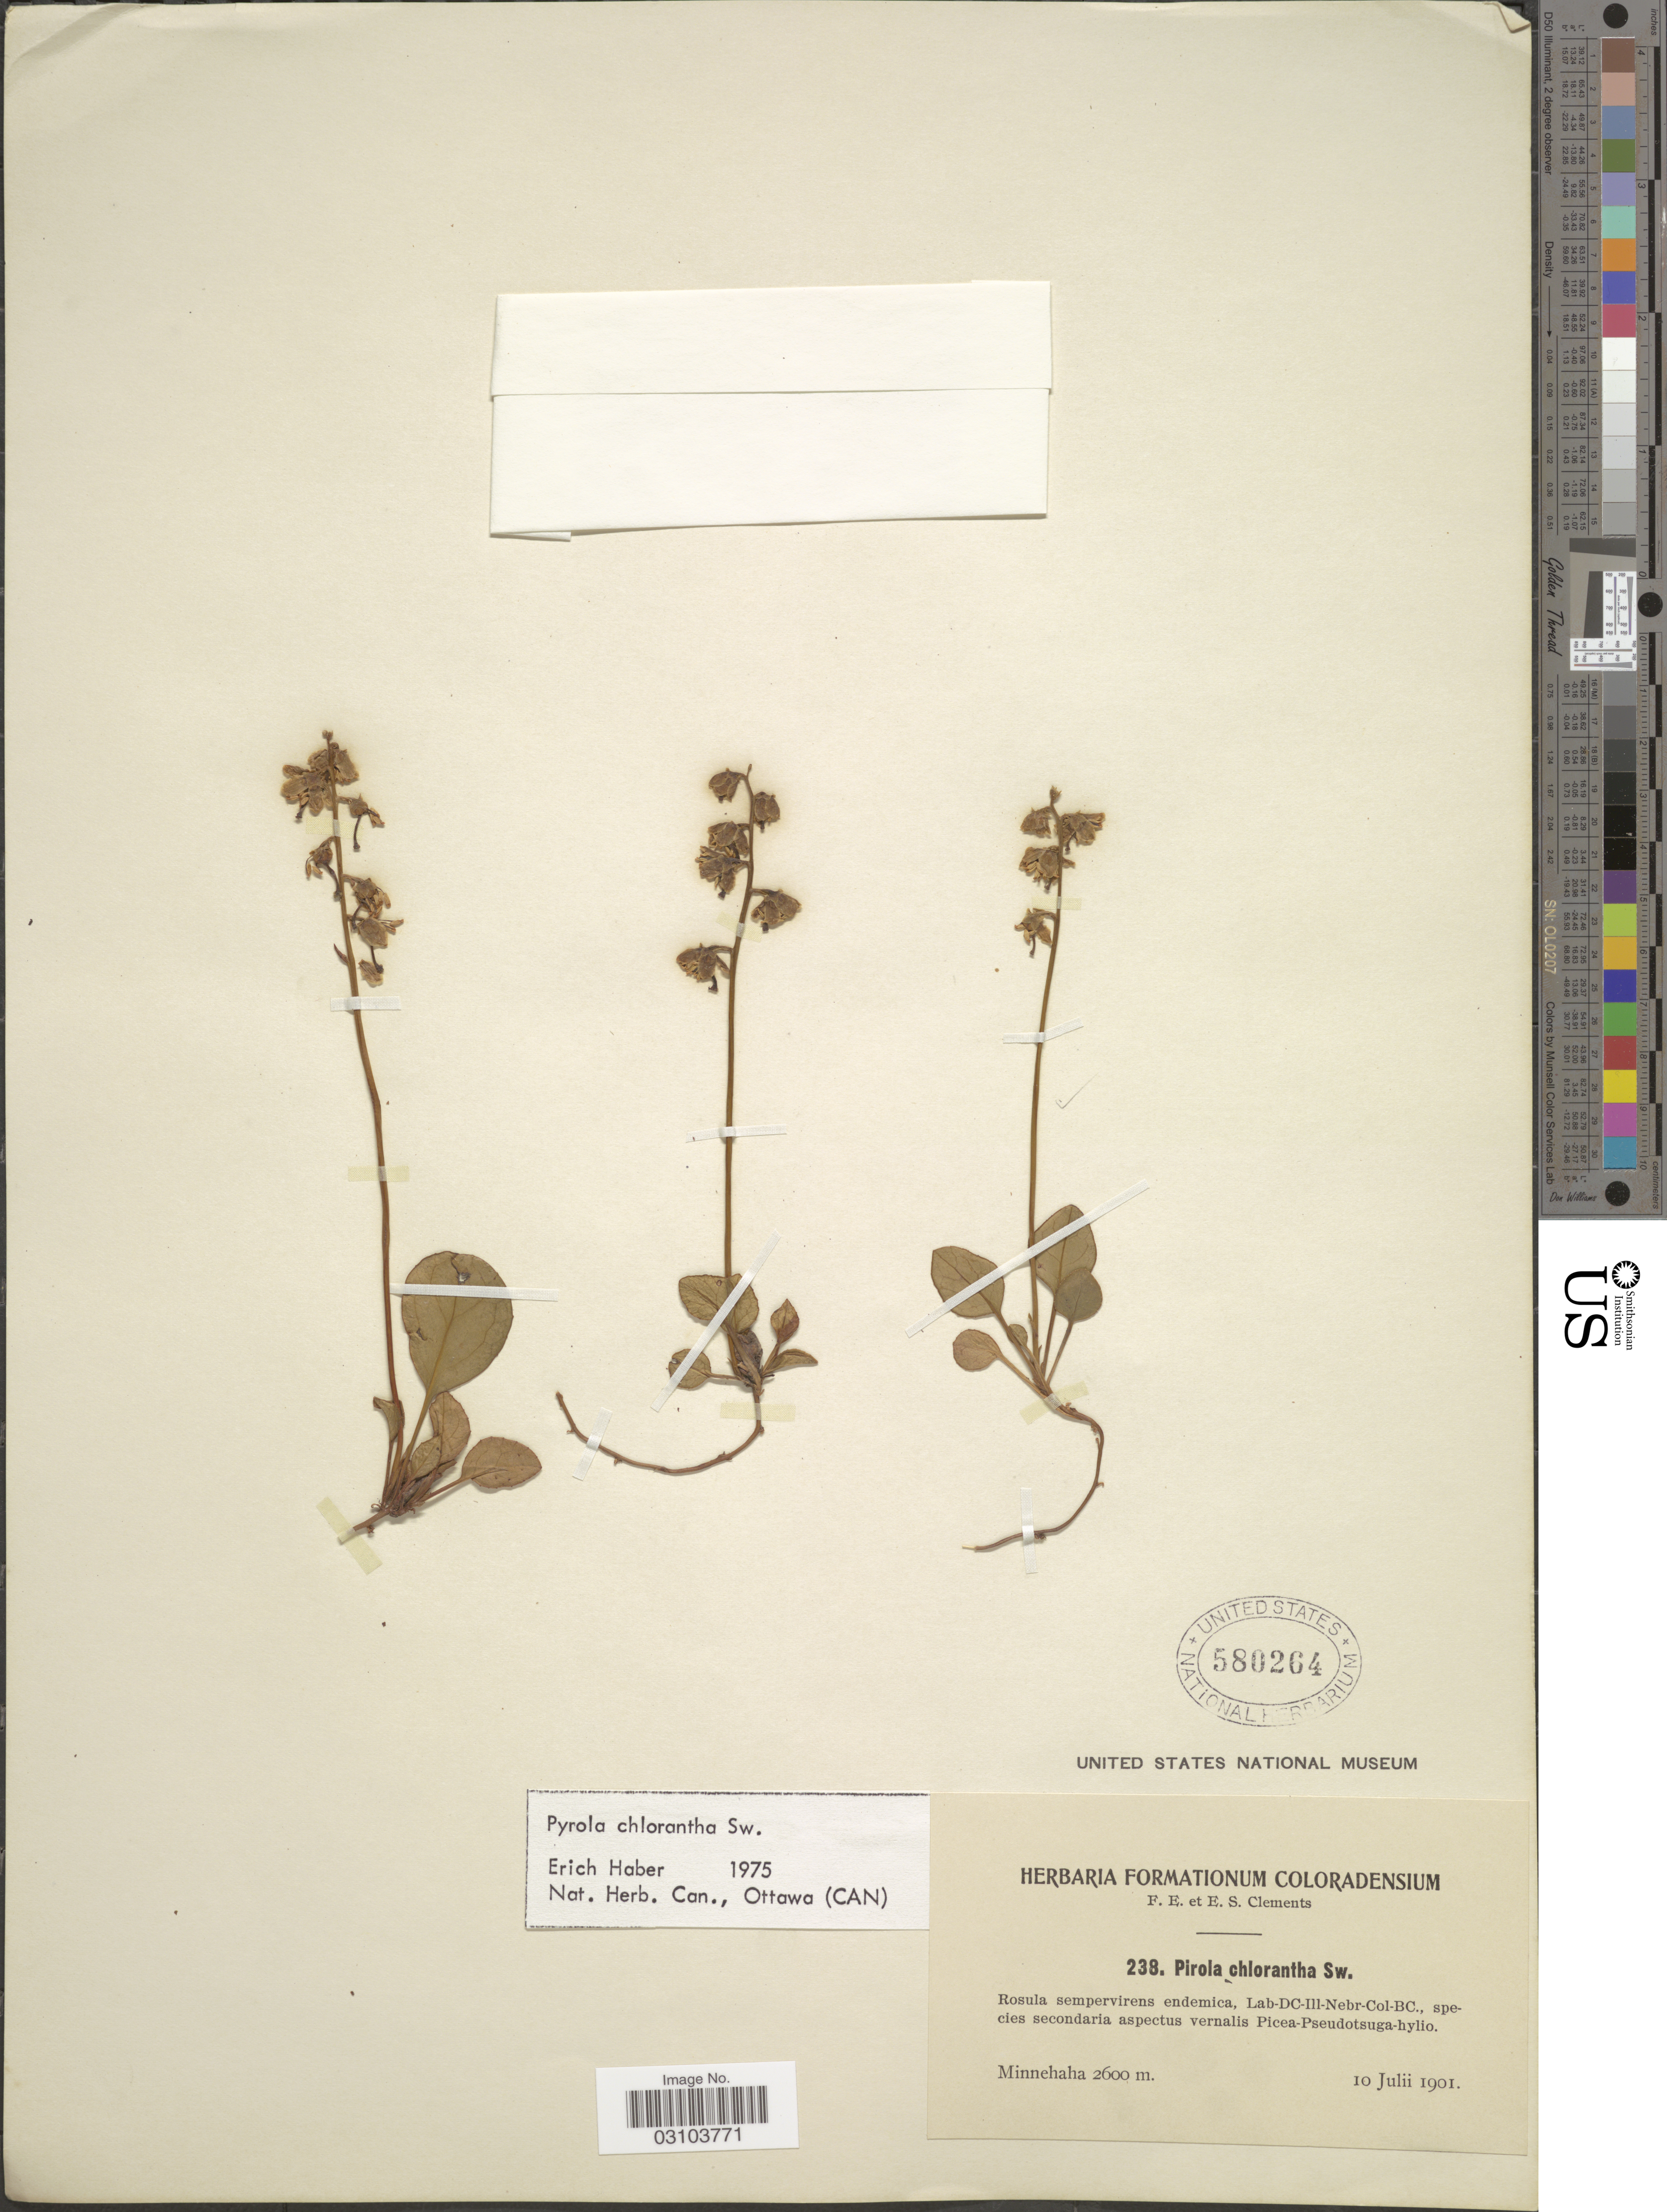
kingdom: Plantae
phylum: Tracheophyta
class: Magnoliopsida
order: Ericales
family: Ericaceae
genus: Pyrola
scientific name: Pyrola chlorantha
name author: Schweigg.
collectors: F. E. Clements & E. S. Clements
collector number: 238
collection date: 1901-07-10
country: United States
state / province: Colorado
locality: Minnehaha.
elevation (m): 2600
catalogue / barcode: US 580264